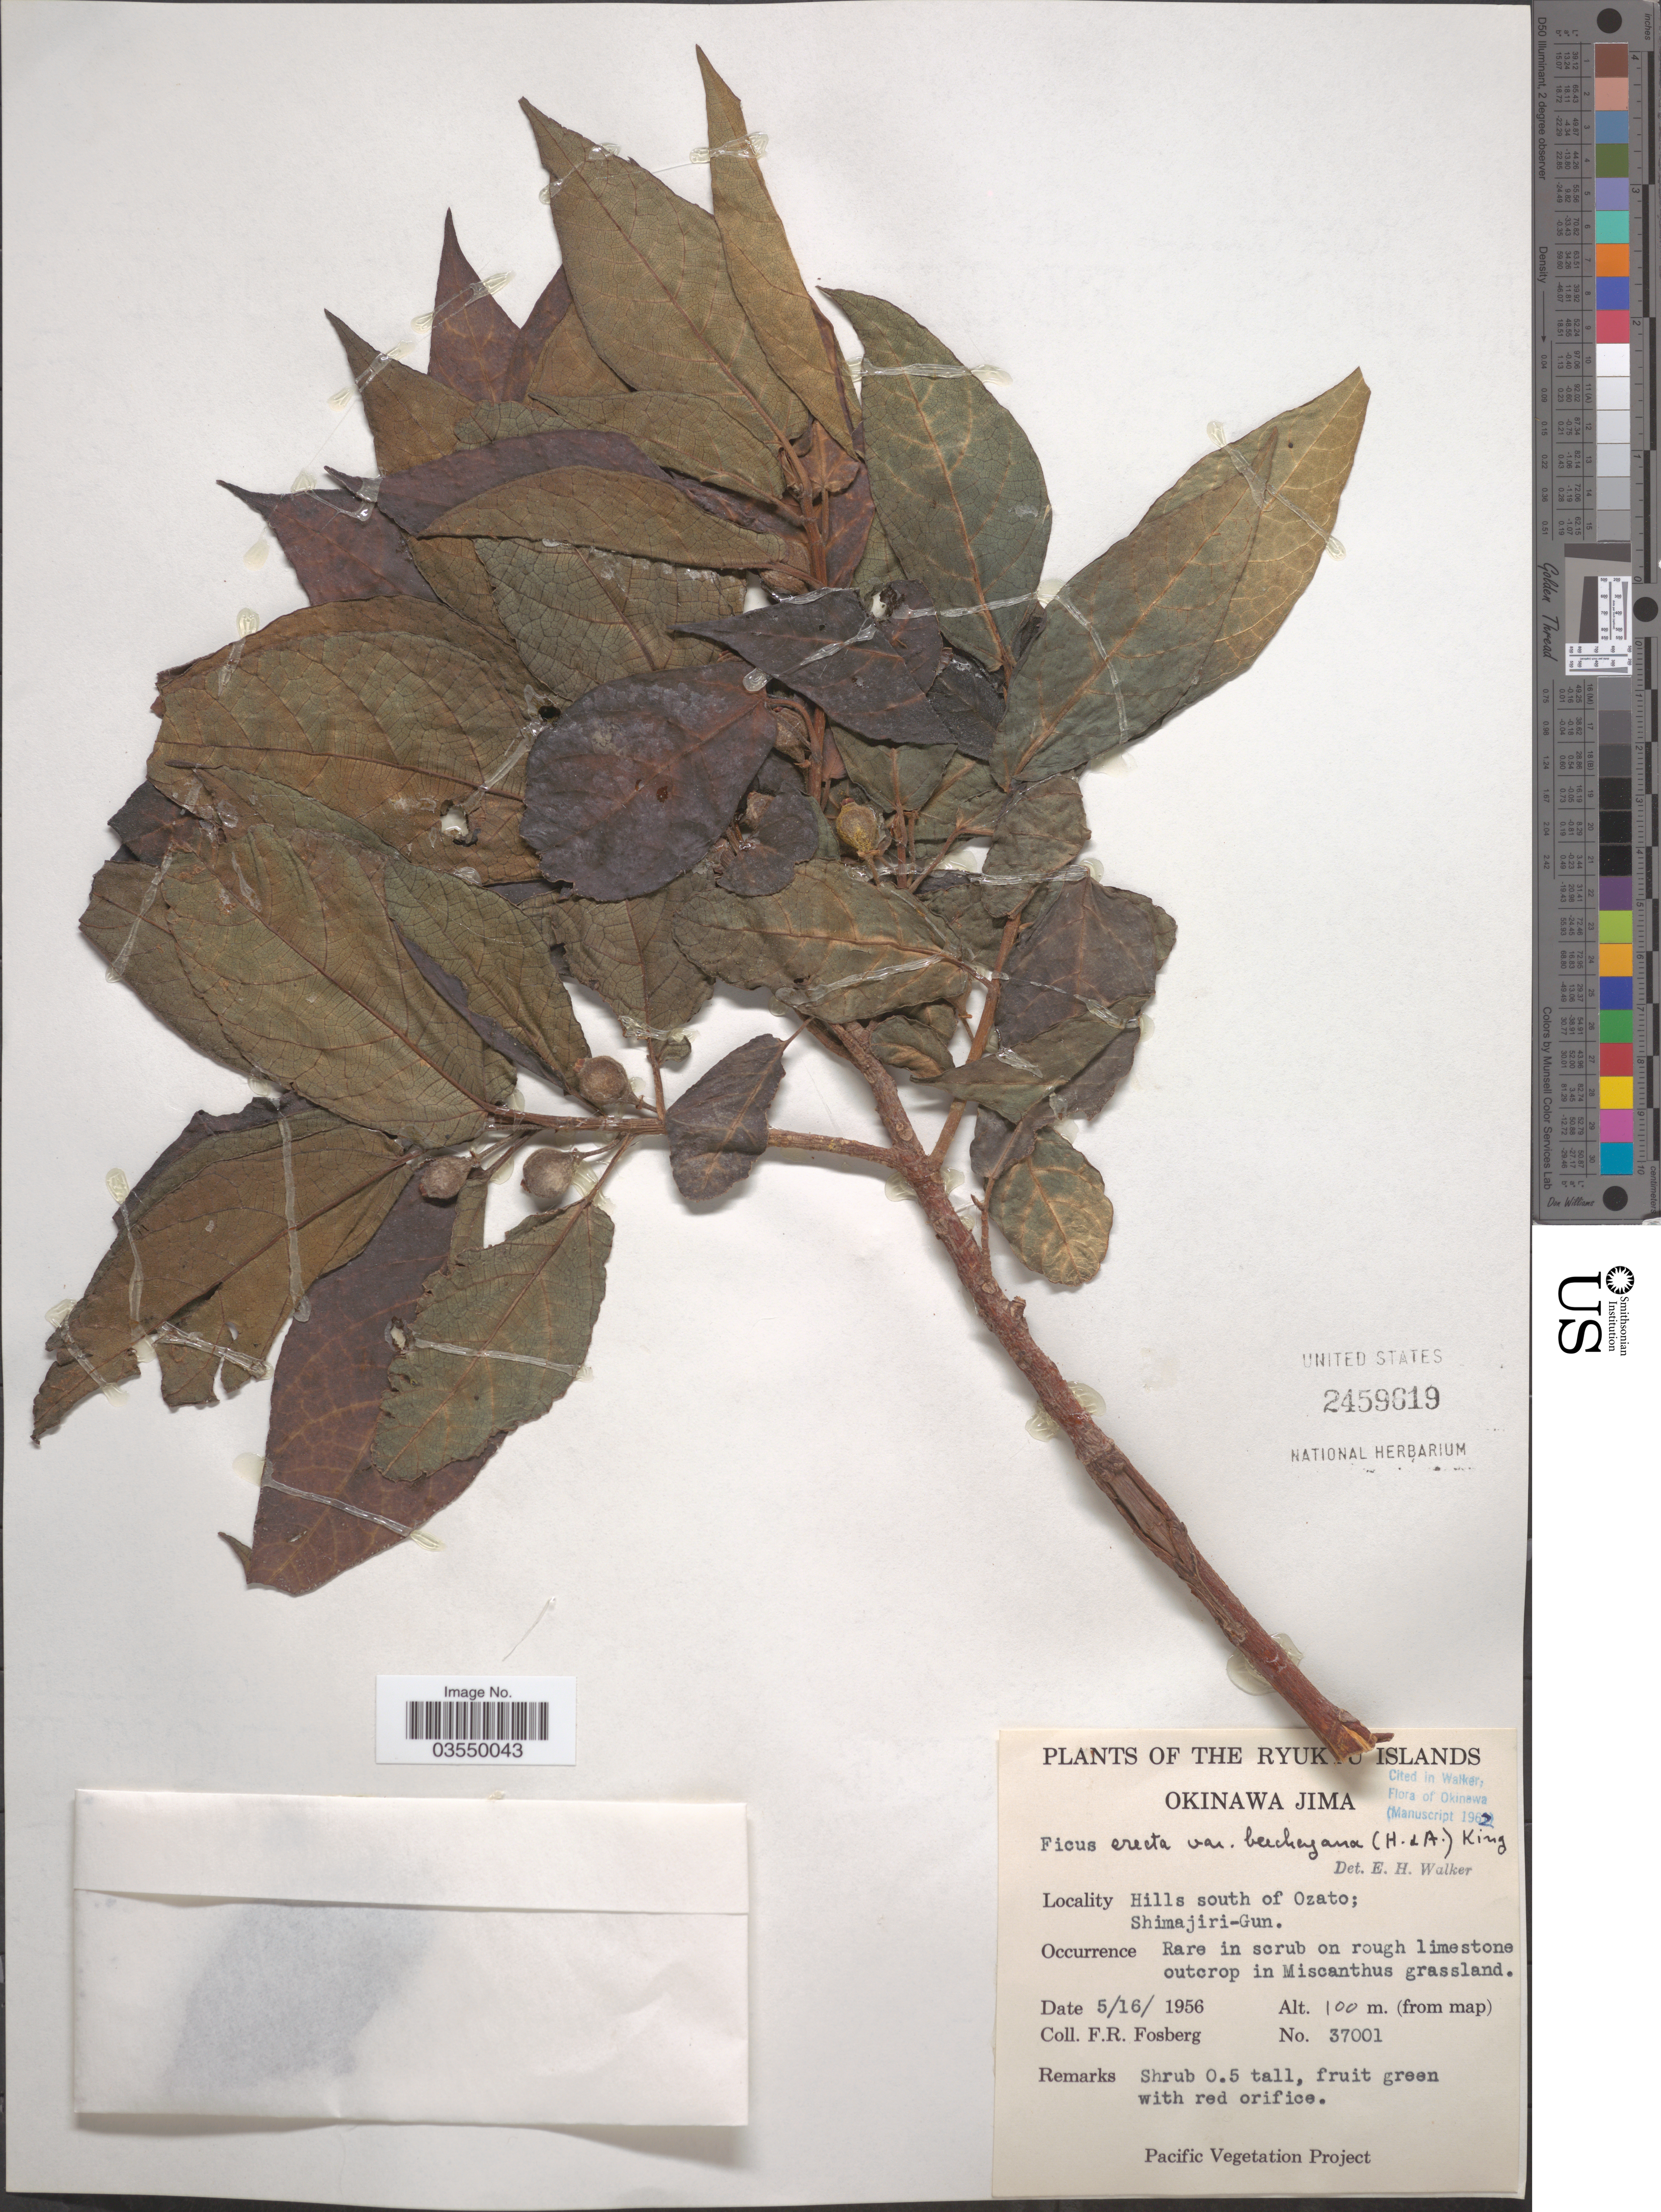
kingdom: Plantae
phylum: Tracheophyta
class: Magnoliopsida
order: Rosales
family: Moraceae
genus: Ficus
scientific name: Ficus erecta var. beecheyana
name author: (Hook. & Arn.) King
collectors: F. R. Fosberg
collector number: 37001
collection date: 1956-05-16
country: Japan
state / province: Okinawa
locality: The Ryuk! Islands. Okinawa Jima. Hills south of Ozato; Shimajiri-Gun.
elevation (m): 100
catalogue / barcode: US 2459619